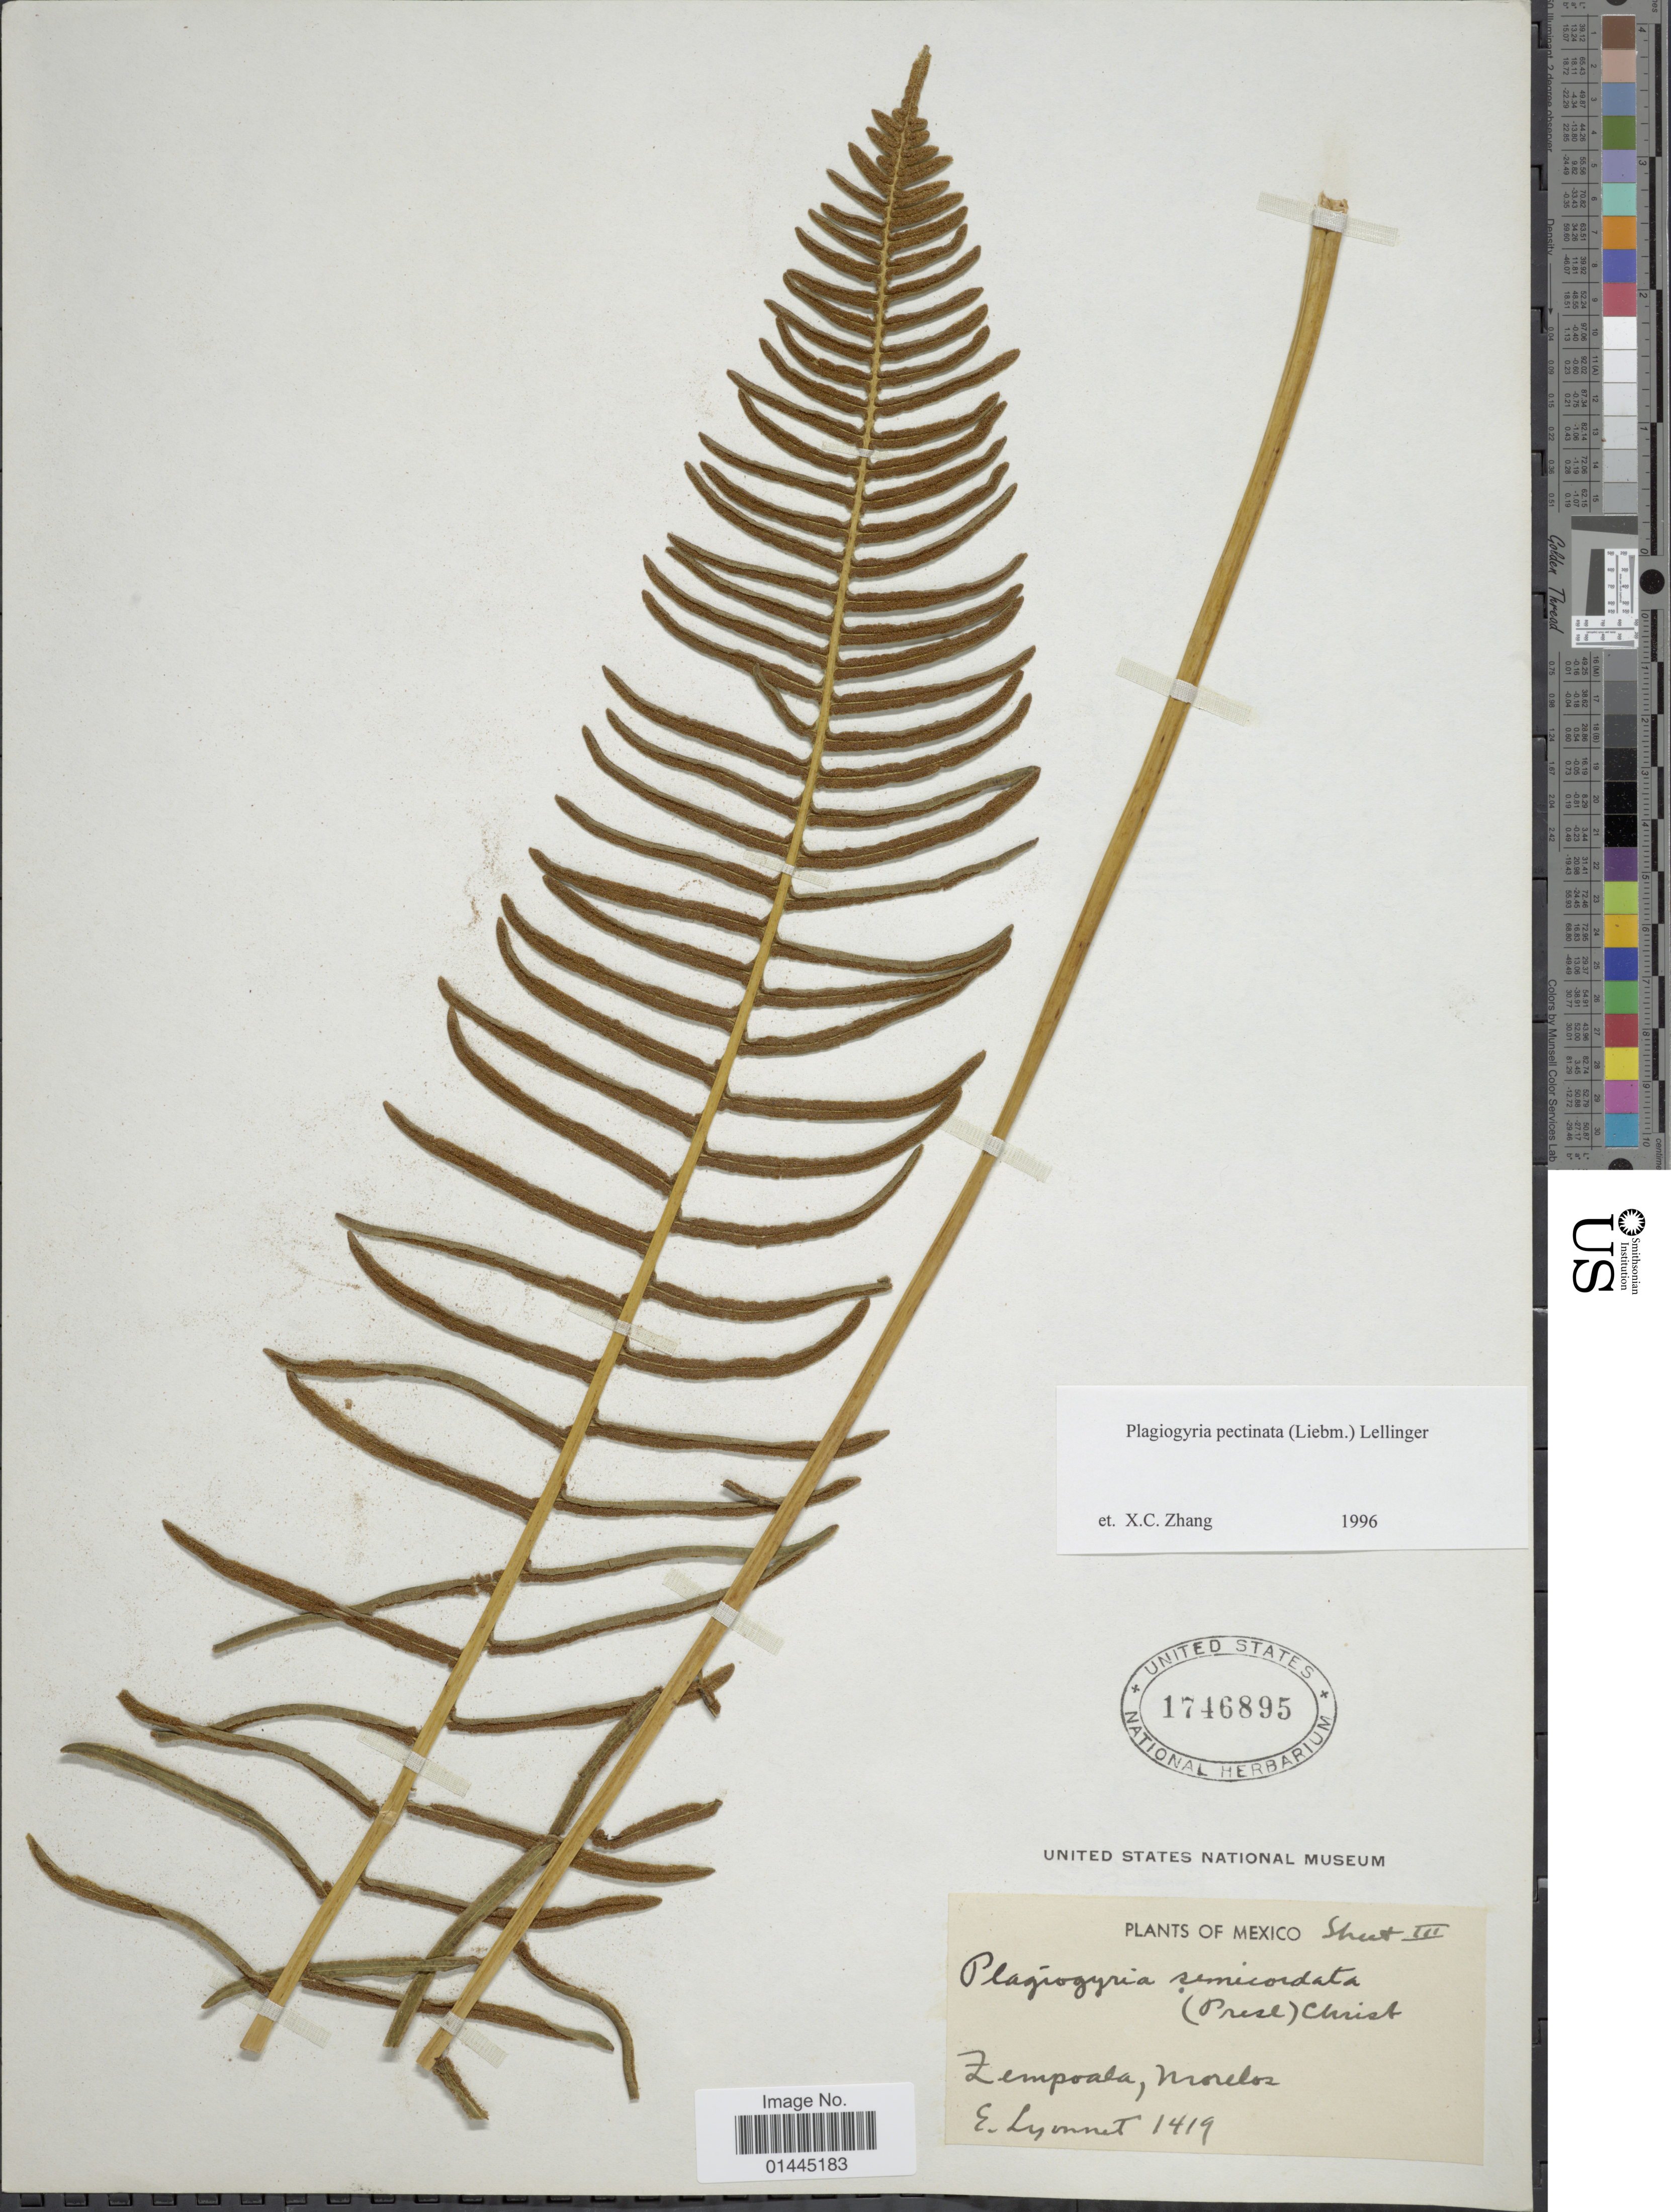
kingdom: Plantae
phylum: Tracheophyta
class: Polypodiopsida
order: Cyatheales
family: Plagiogyriaceae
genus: Plagiogyria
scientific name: Plagiogyria pectinata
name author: (Liebm.) Lellinger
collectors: E. Lyonnet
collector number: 1419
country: Mexico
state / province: Morelos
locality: Zempoala.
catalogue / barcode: US 1746895